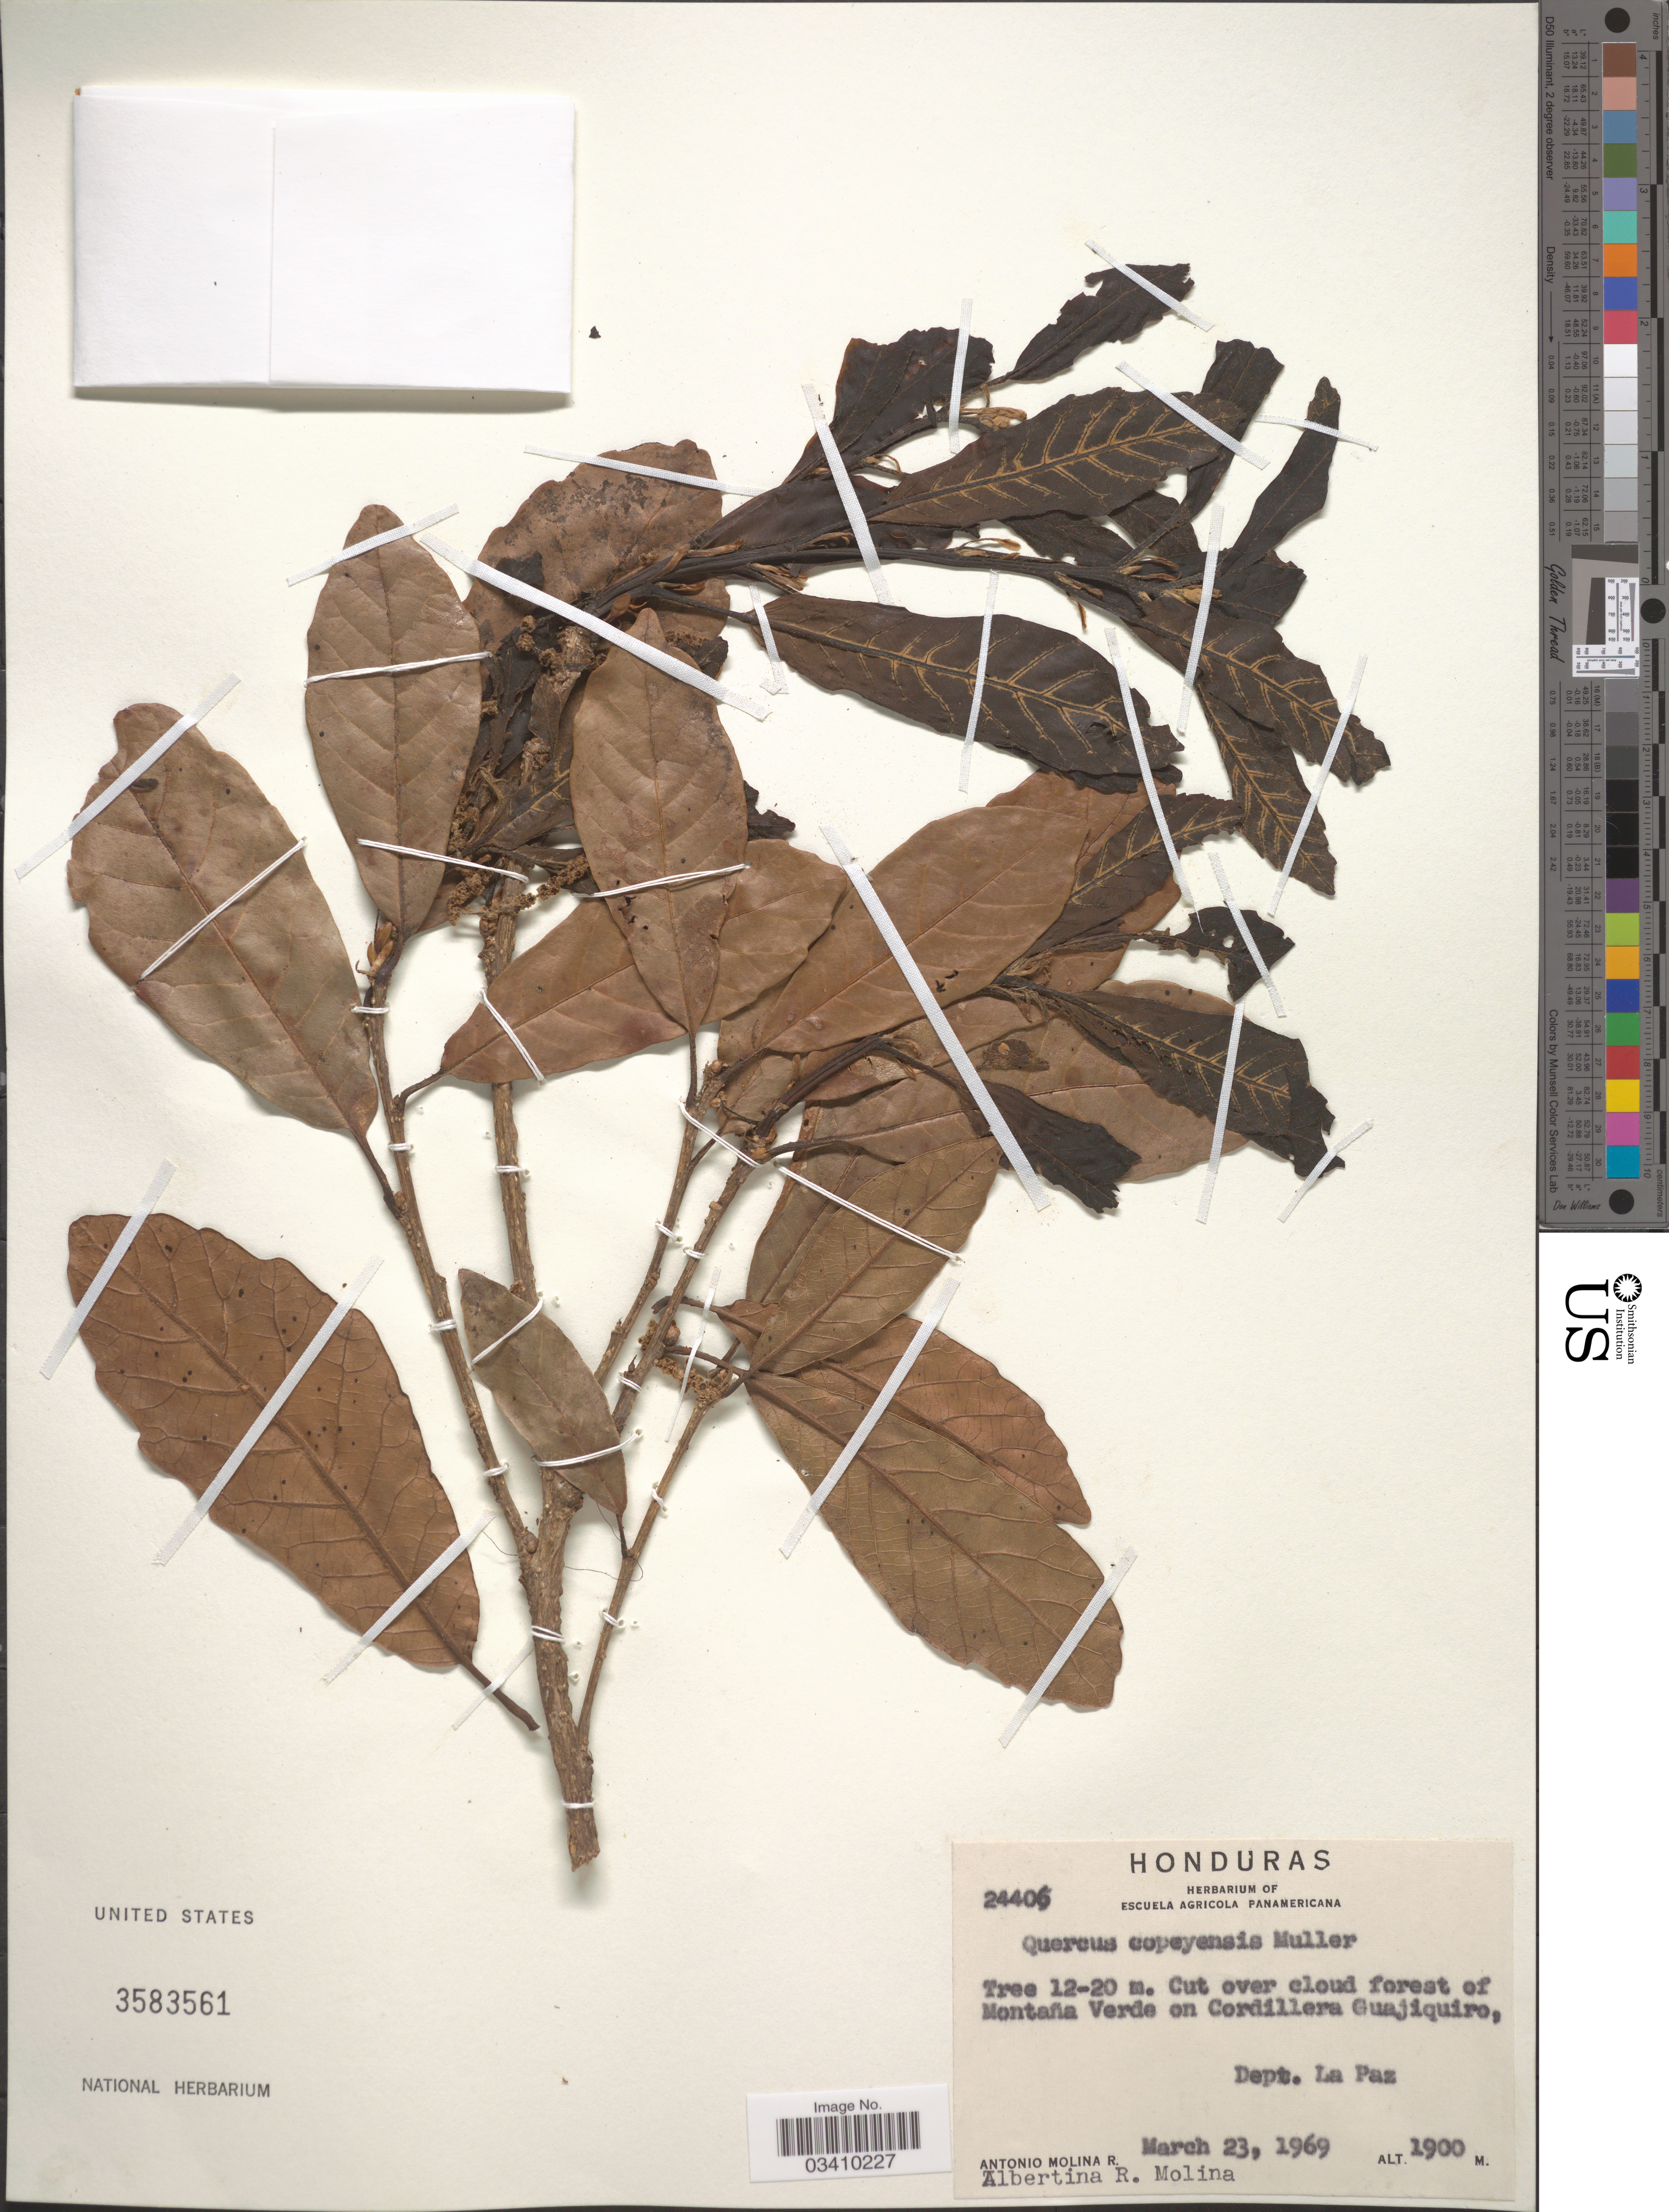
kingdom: Plantae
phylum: Tracheophyta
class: Magnoliopsida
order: Fagales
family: Fagaceae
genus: Quercus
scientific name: Quercus copeyensis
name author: C.H. Müll.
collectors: A. Molina R. & A. R. Molina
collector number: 24406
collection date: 1969-03-23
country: Honduras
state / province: La Paz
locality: Cut over cloud forest of Montaña Verde on Cordillera Guajiquire, Dept. La Paz.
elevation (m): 1900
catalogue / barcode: US 3583561